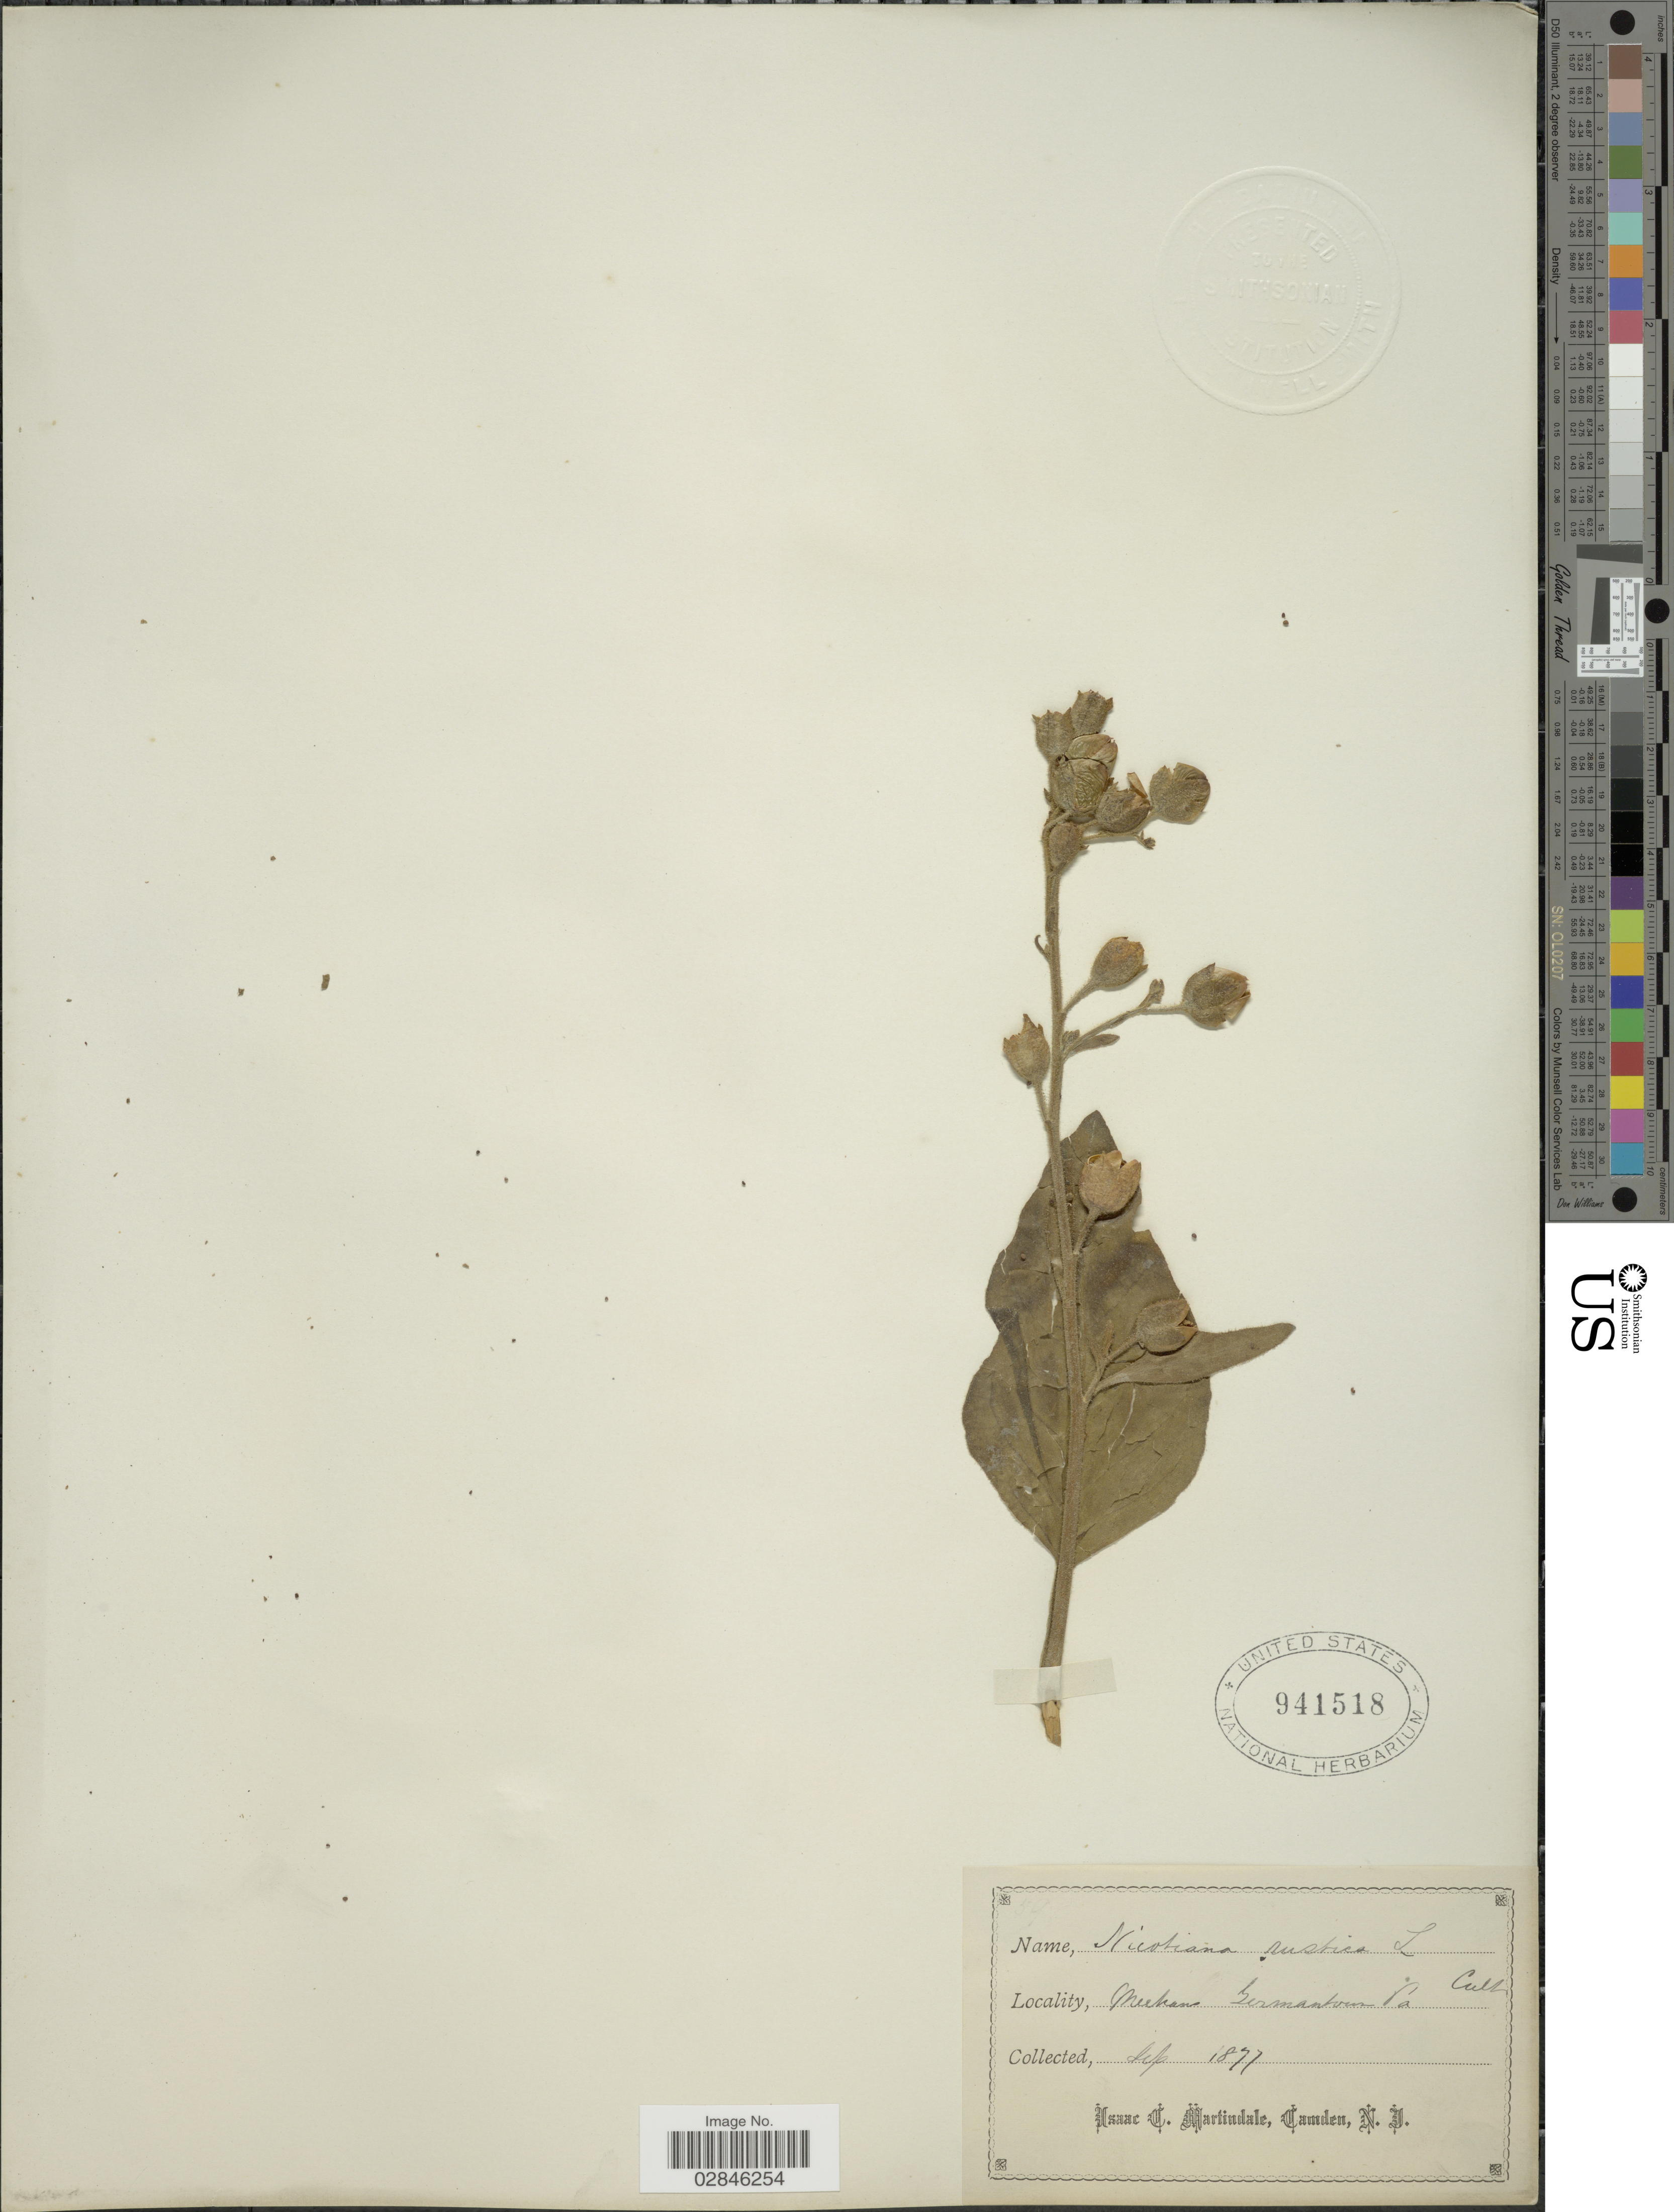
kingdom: Plantae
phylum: Tracheophyta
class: Magnoliopsida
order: Solanales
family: Solanaceae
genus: Nicotiana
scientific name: Nicotiana rustica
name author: L.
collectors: I. C. Martindale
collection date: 1877-09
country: United States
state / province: Pennsylvania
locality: Meekans [interpreted] Germantown Pa.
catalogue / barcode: US 941518